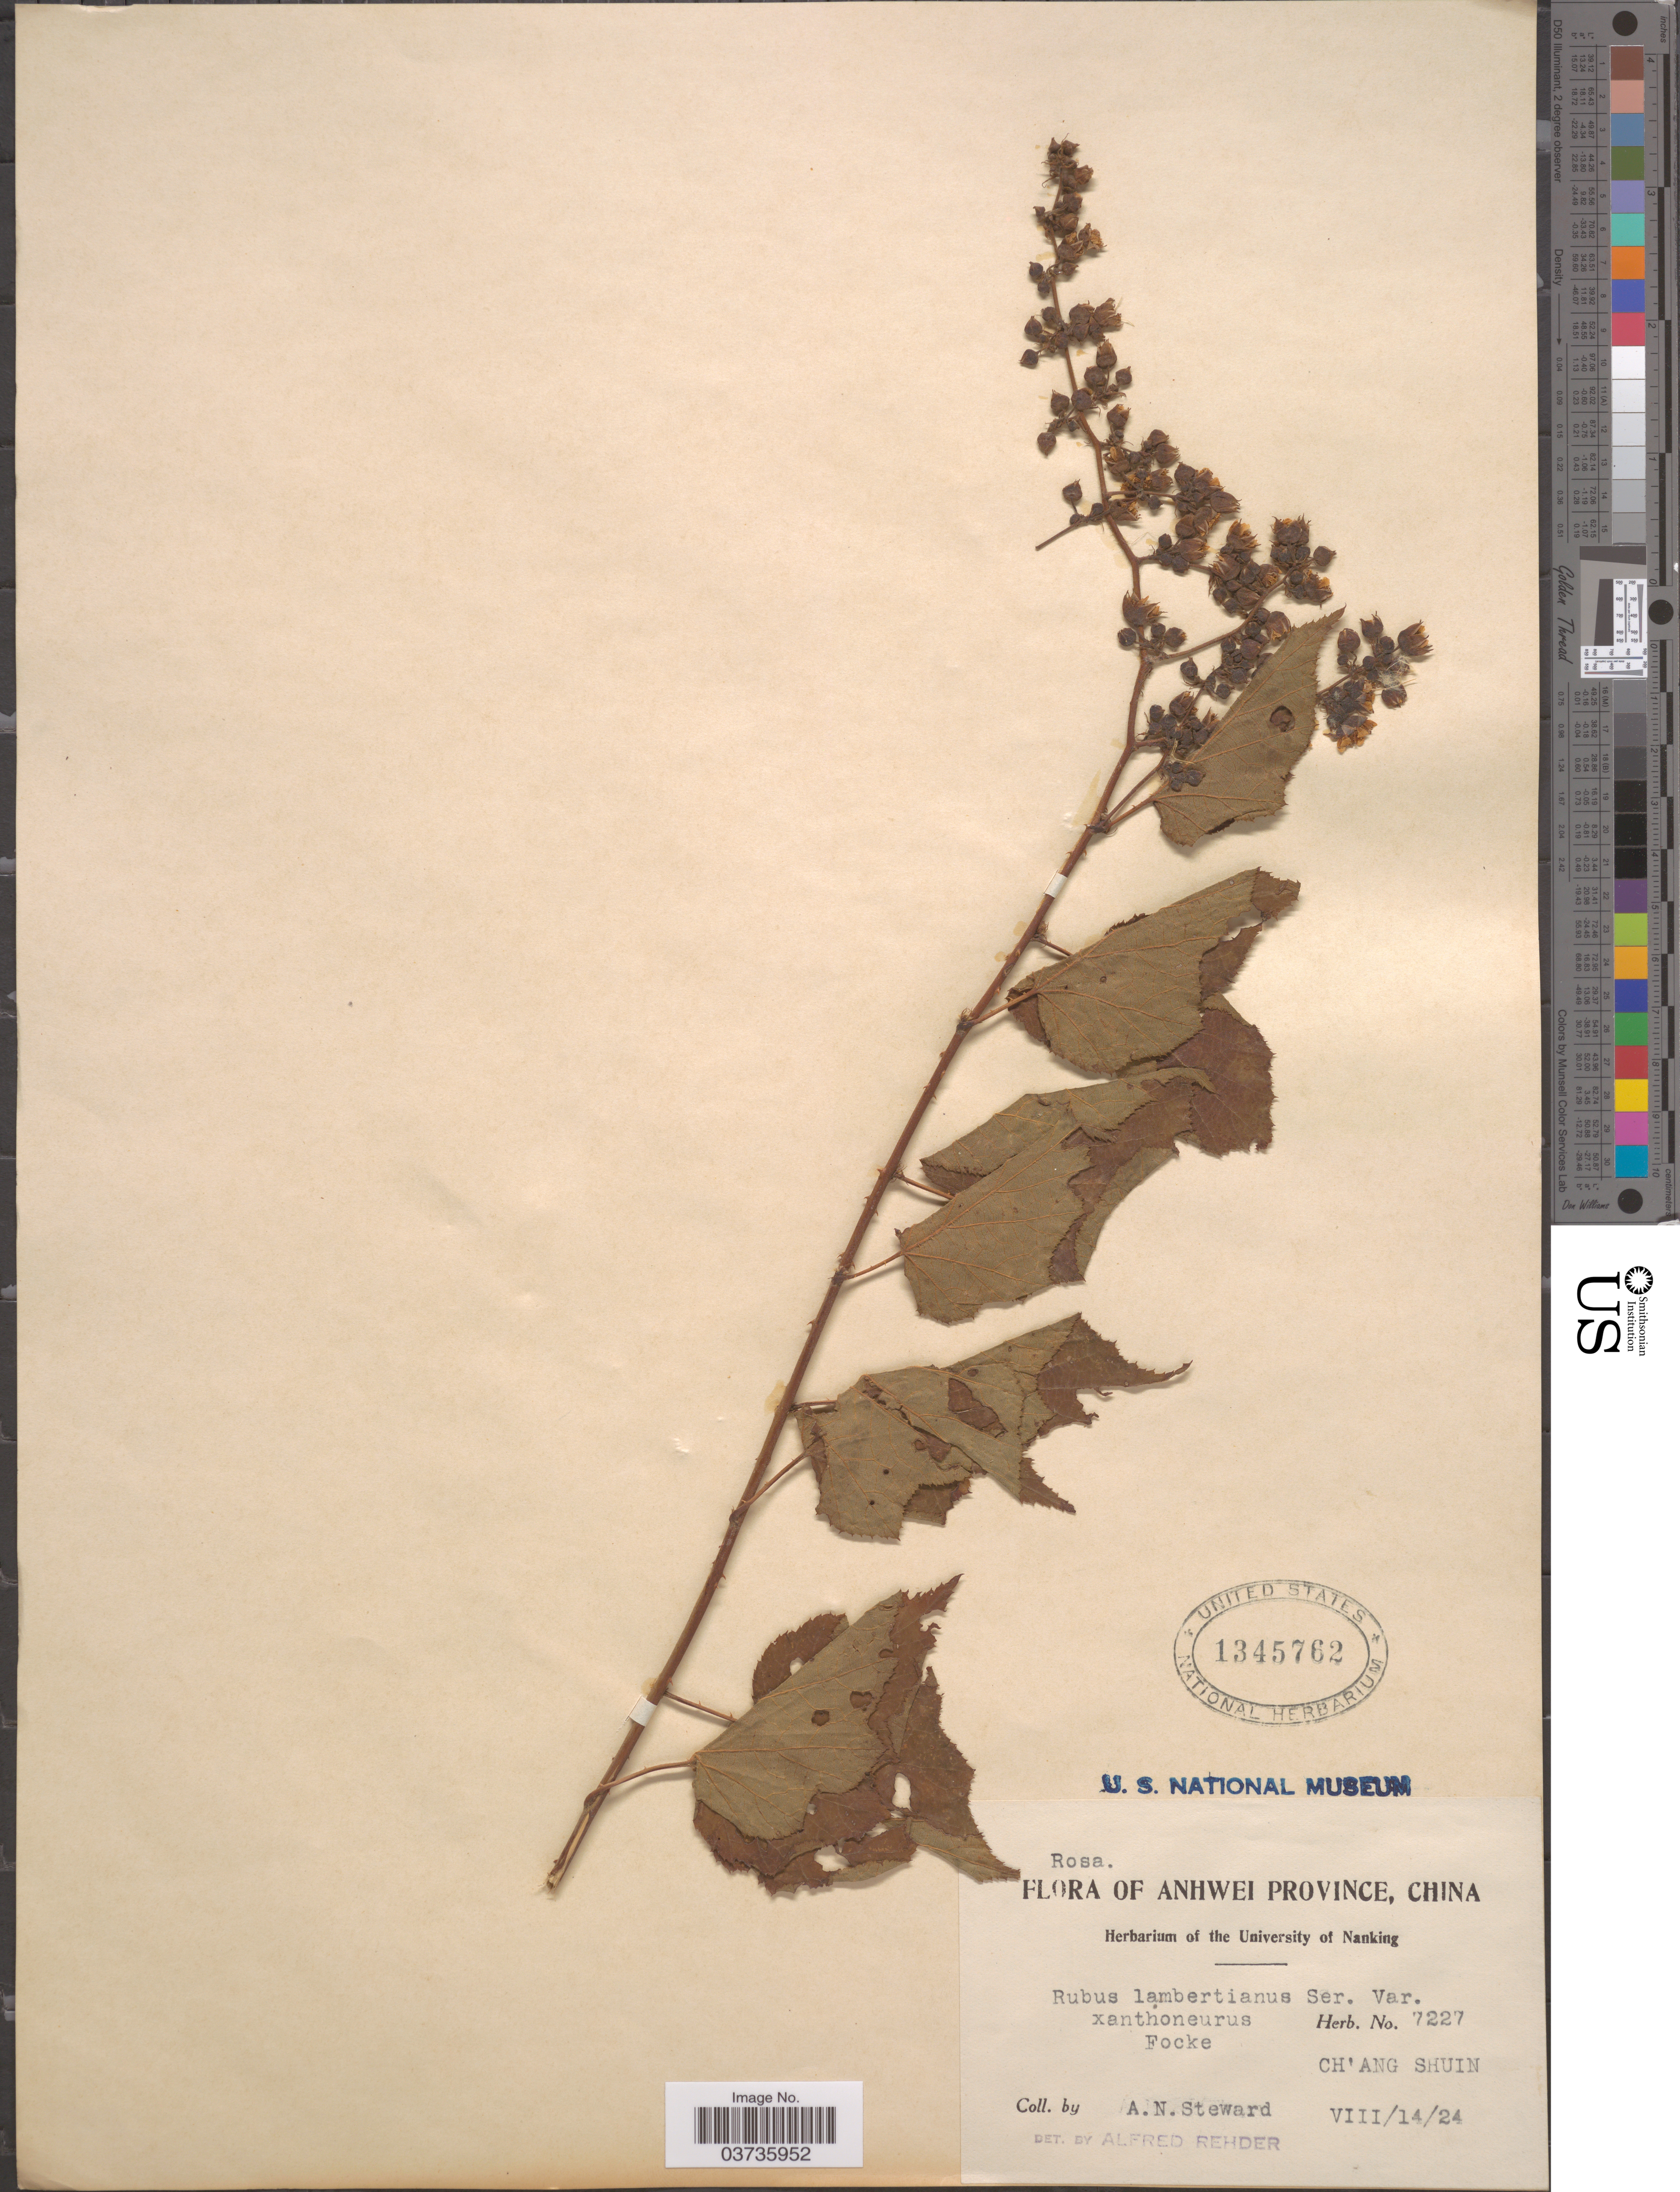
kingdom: Plantae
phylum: Tracheophyta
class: Magnoliopsida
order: Rosales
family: Rosaceae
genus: Rubus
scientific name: Rubus lambertianus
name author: Ser.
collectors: A. N. Steward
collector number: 7227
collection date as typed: Transcribed d/m/y: 14/8/24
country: China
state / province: Anhui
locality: Anhwei Province. Ch'ang Shuin.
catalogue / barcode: US 1345762